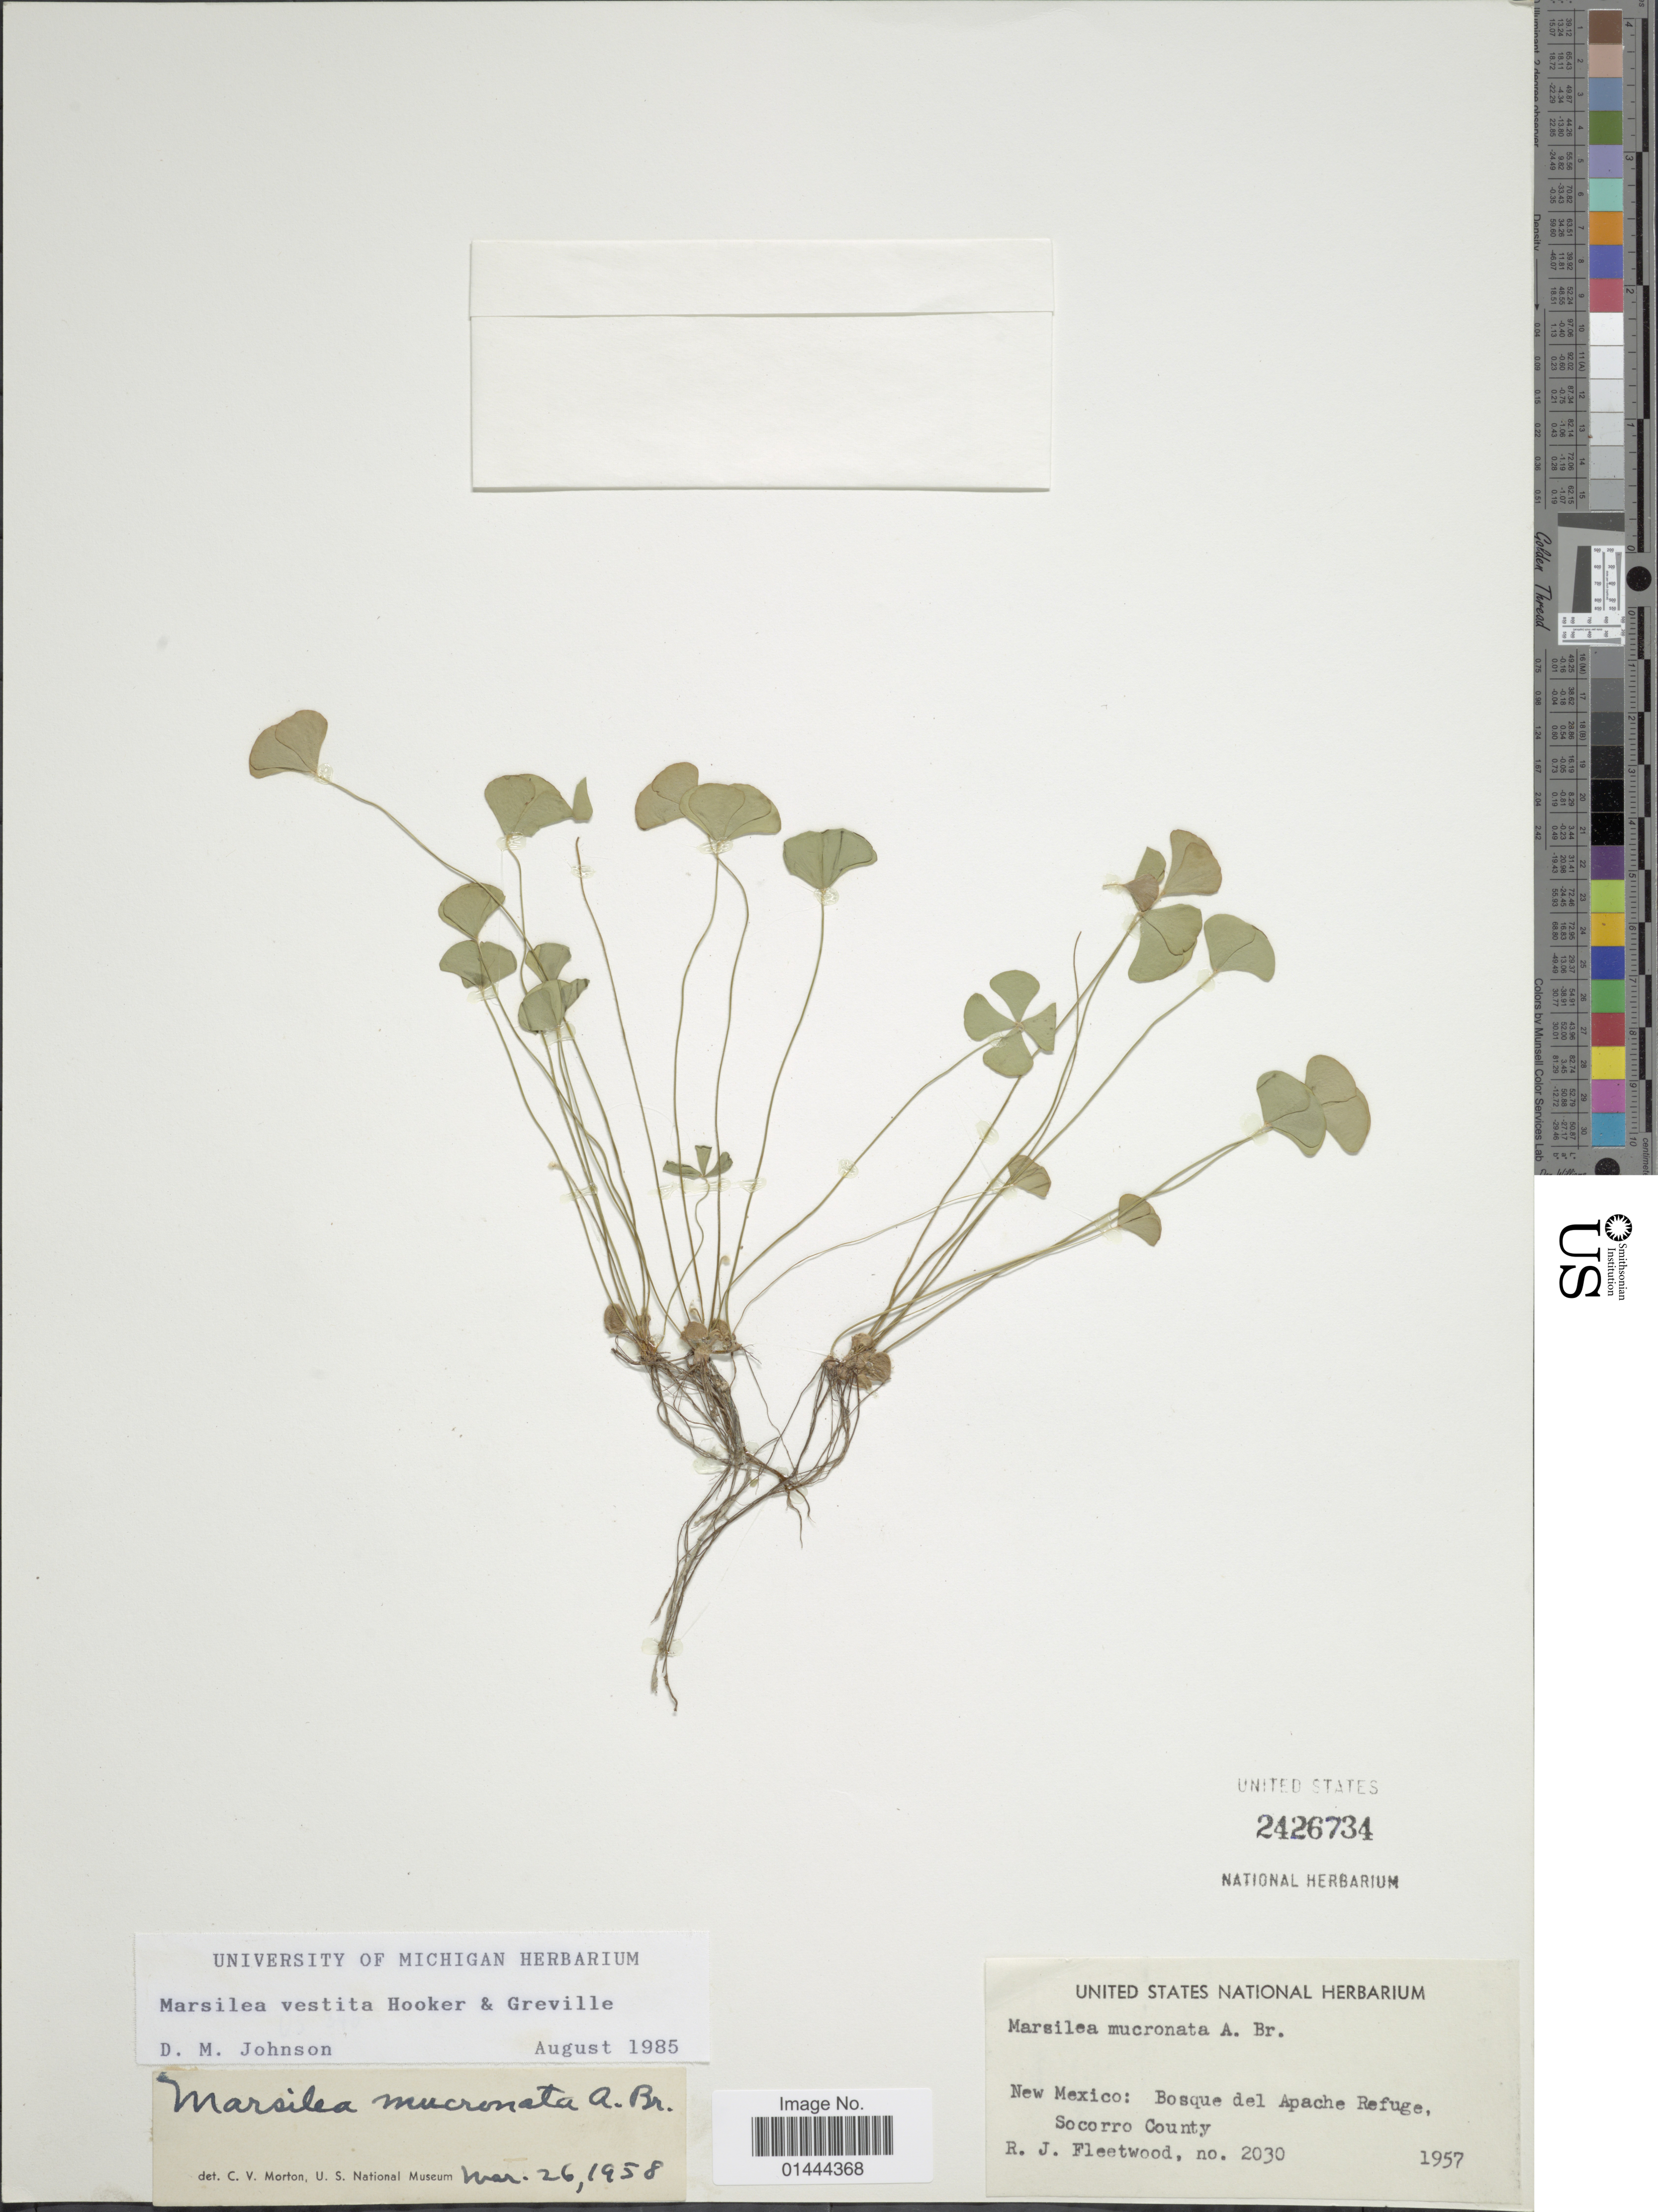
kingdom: Plantae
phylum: Tracheophyta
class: Polypodiopsida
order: Salviniales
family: Marsileaceae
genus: Marsilea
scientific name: Marsilea vestita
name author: Hook. & Grev.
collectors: R. J. Fleetwood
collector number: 2030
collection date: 1957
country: United States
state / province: New Mexico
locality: Bosque del Apache Refuge, Socorro County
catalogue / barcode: US 2426734